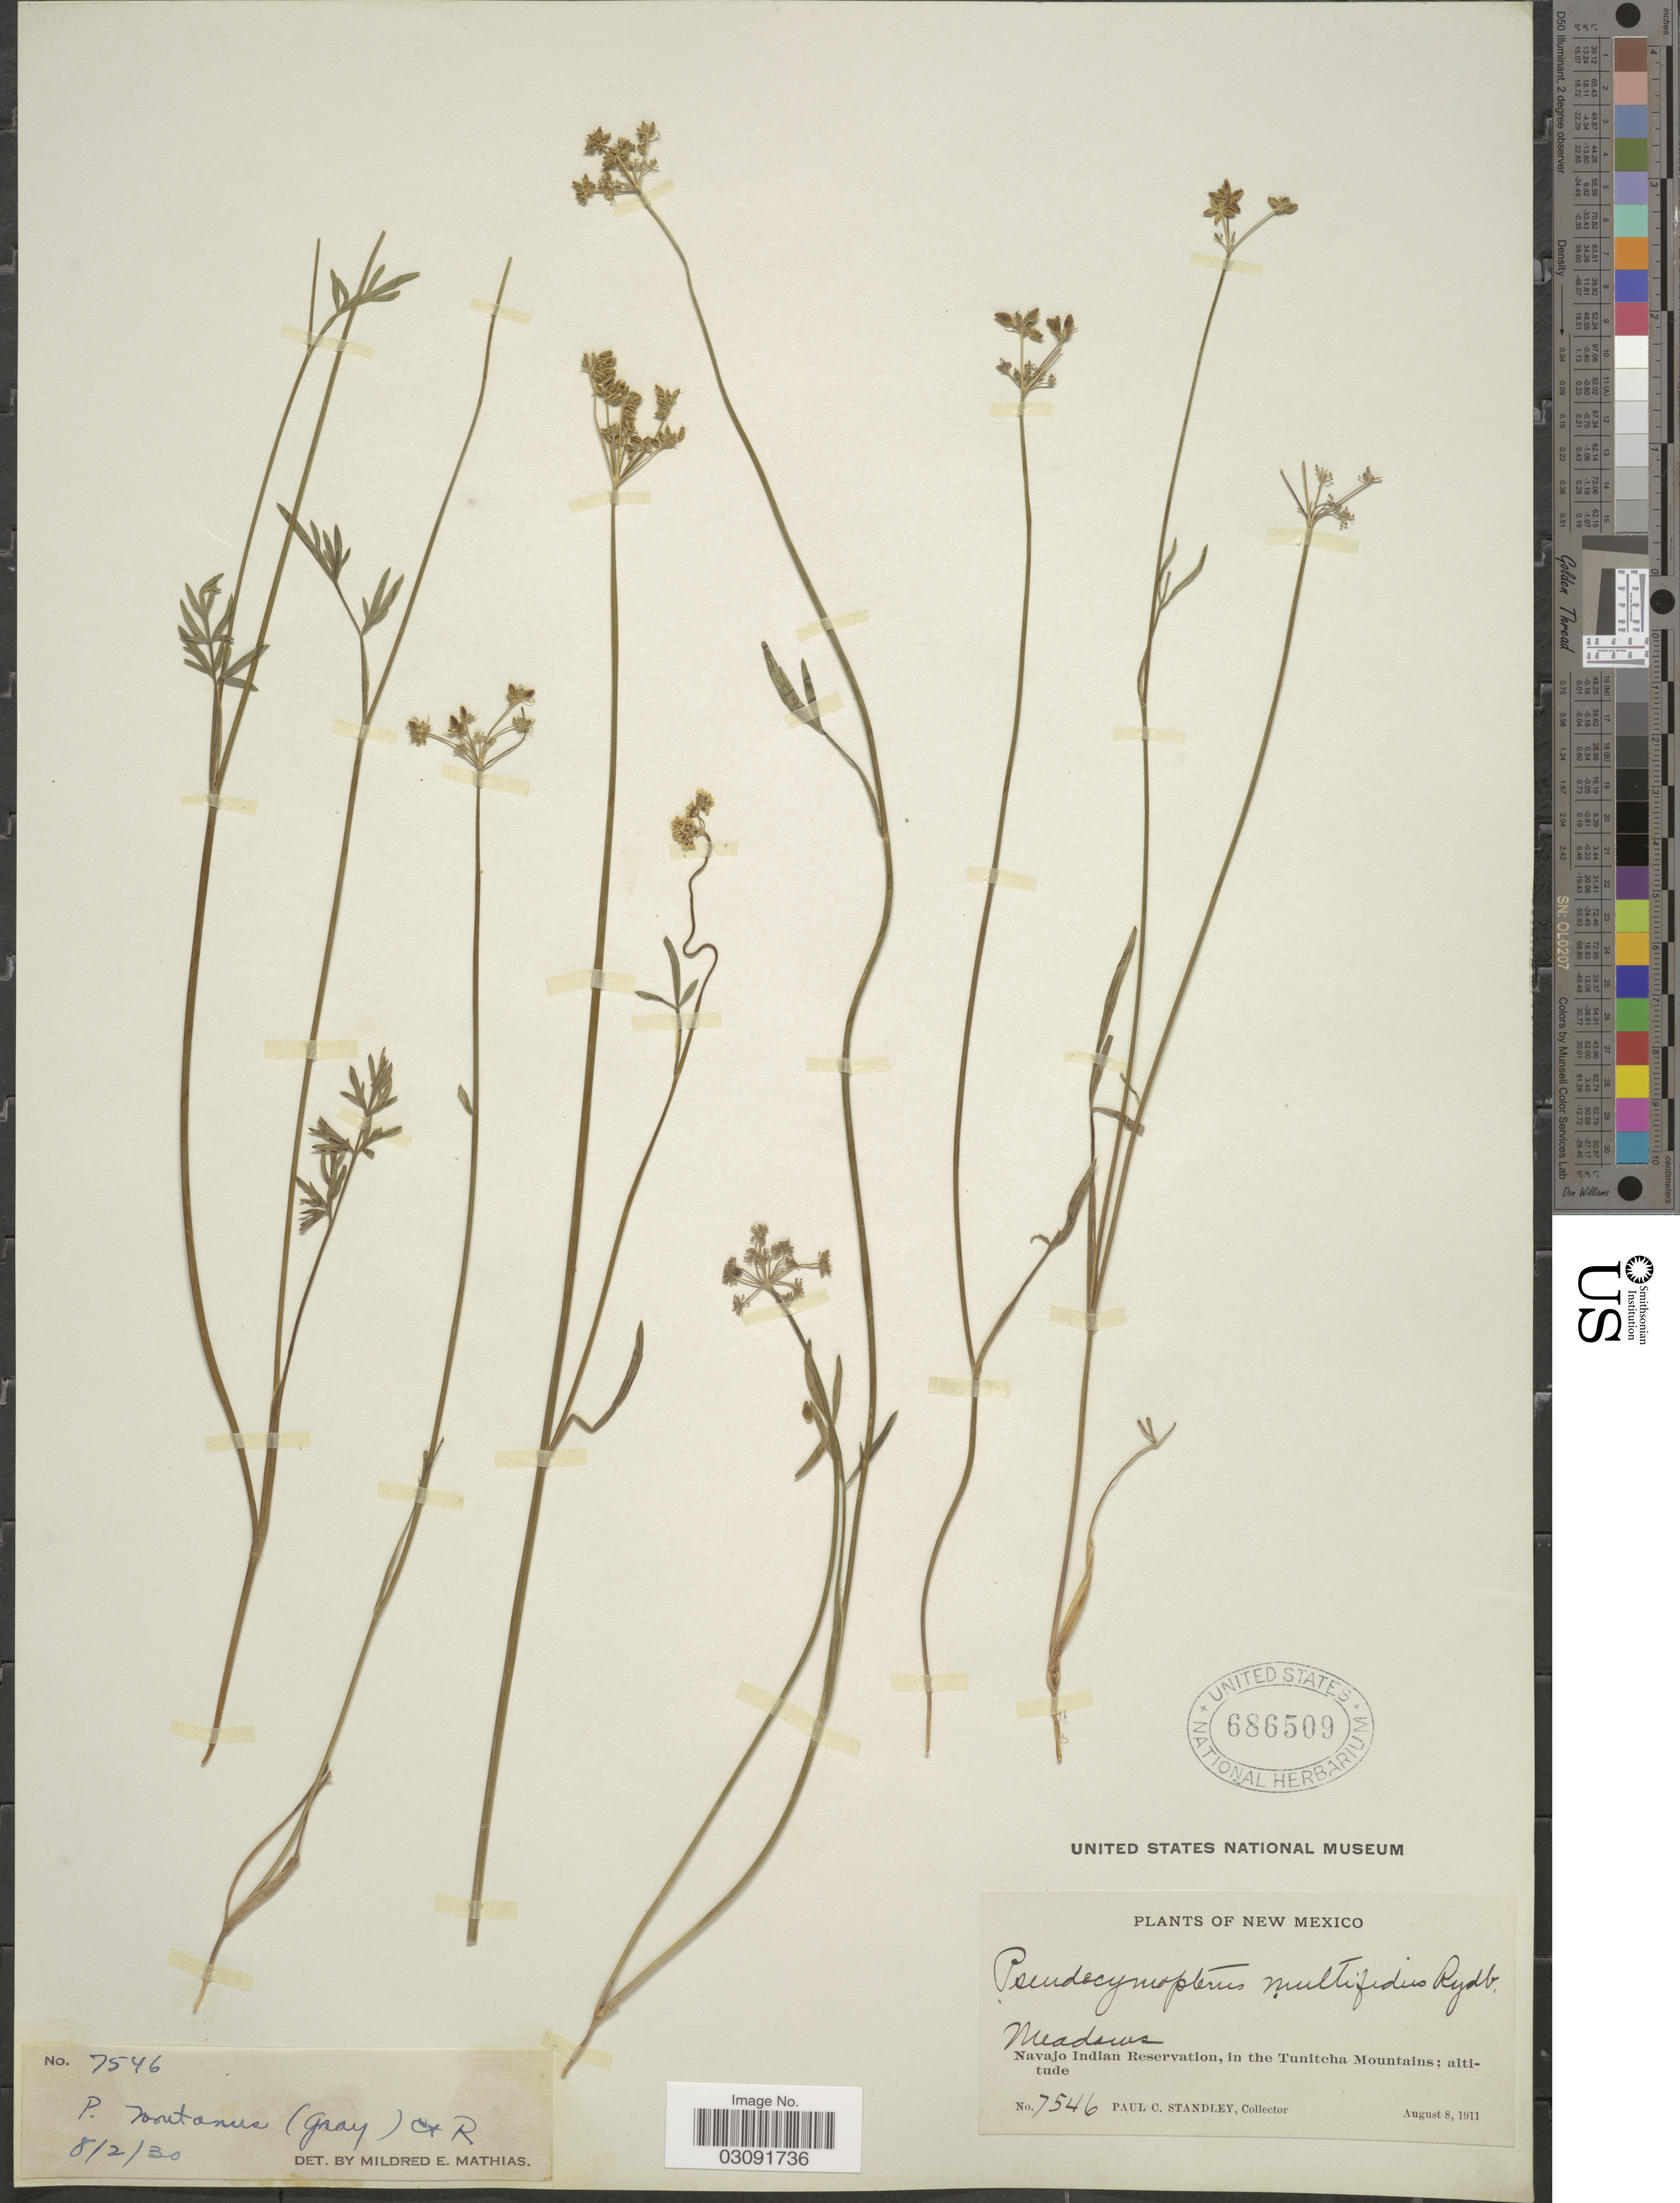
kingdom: Plantae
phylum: Tracheophyta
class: Magnoliopsida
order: Apiales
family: Apiaceae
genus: Pseudocymopterus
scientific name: Pseudocymopterus montanus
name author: (A. Gray) J.M. Coult. & Rose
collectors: P. C. Standley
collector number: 7546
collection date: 1911-08-08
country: United States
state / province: New Mexico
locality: Navajo Indian Reservation, in the Tunitcha Mountains.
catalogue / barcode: US 686509